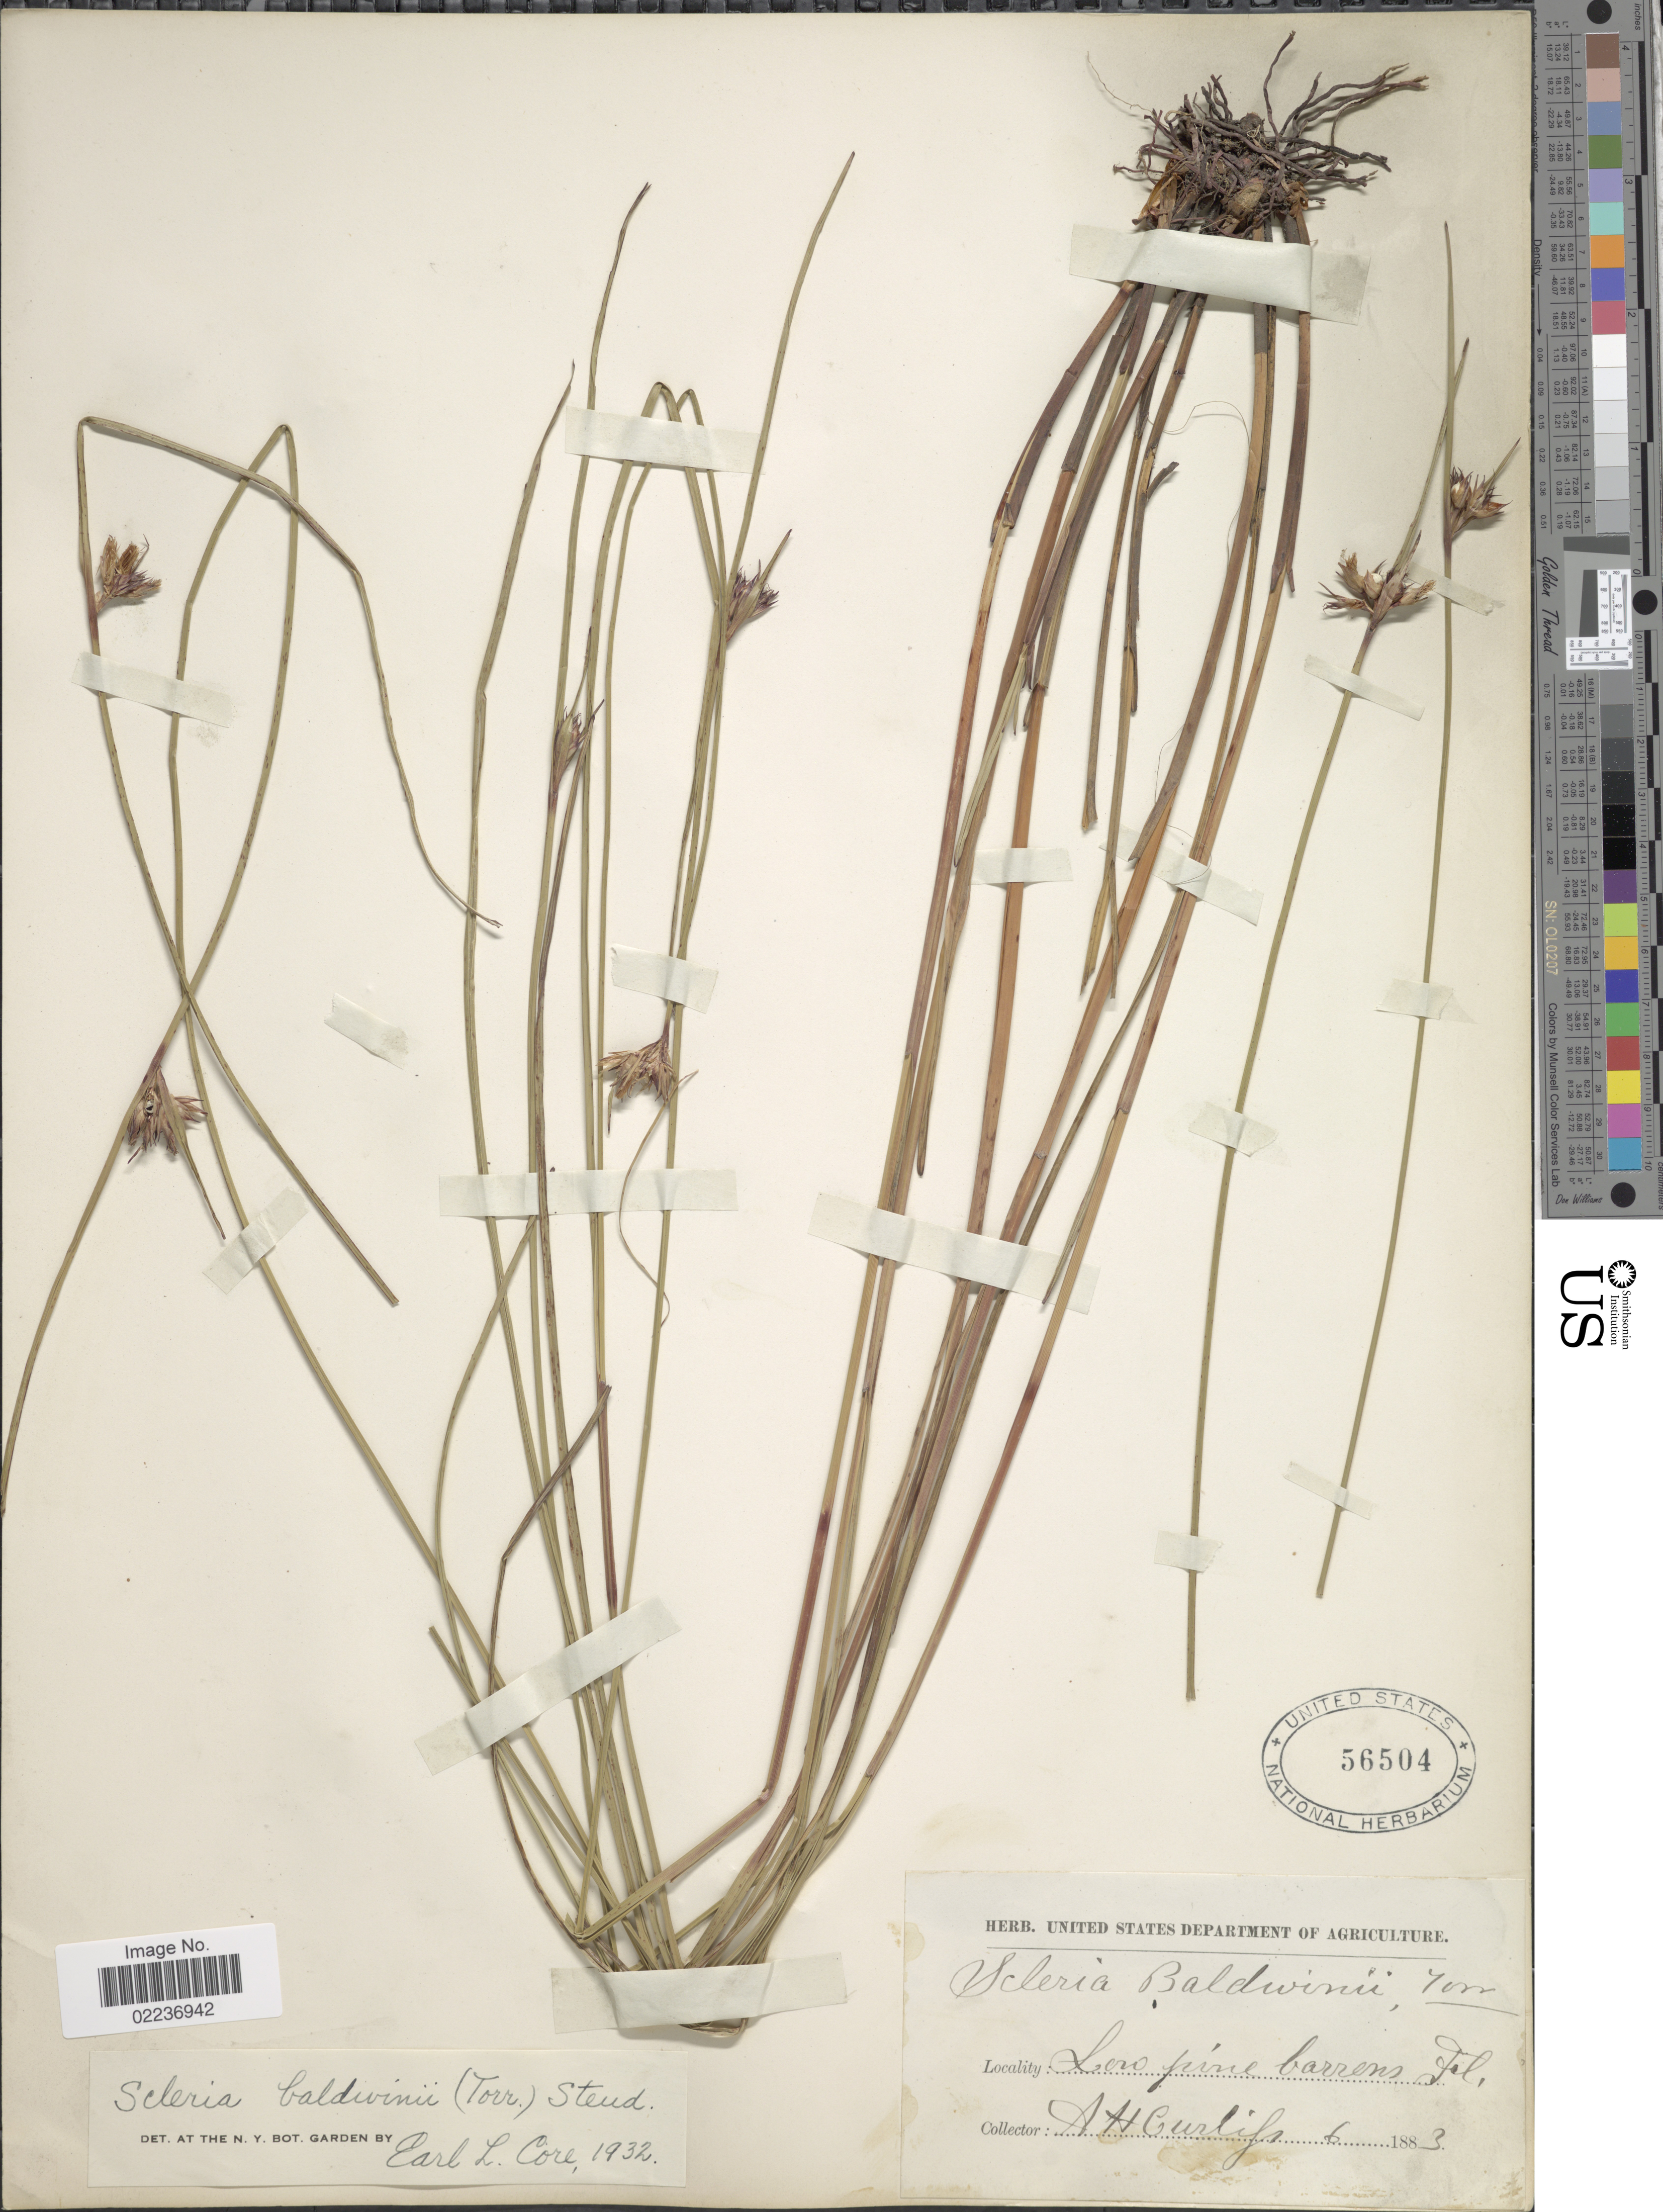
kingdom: Plantae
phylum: Tracheophyta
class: Liliopsida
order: Poales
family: Cyperaceae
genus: Scleria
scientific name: Scleria baldwinii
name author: (Torr.) Steud.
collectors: A. H. Curtiss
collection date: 1883-06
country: United States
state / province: Florida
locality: Low pine barrens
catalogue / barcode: US 56504